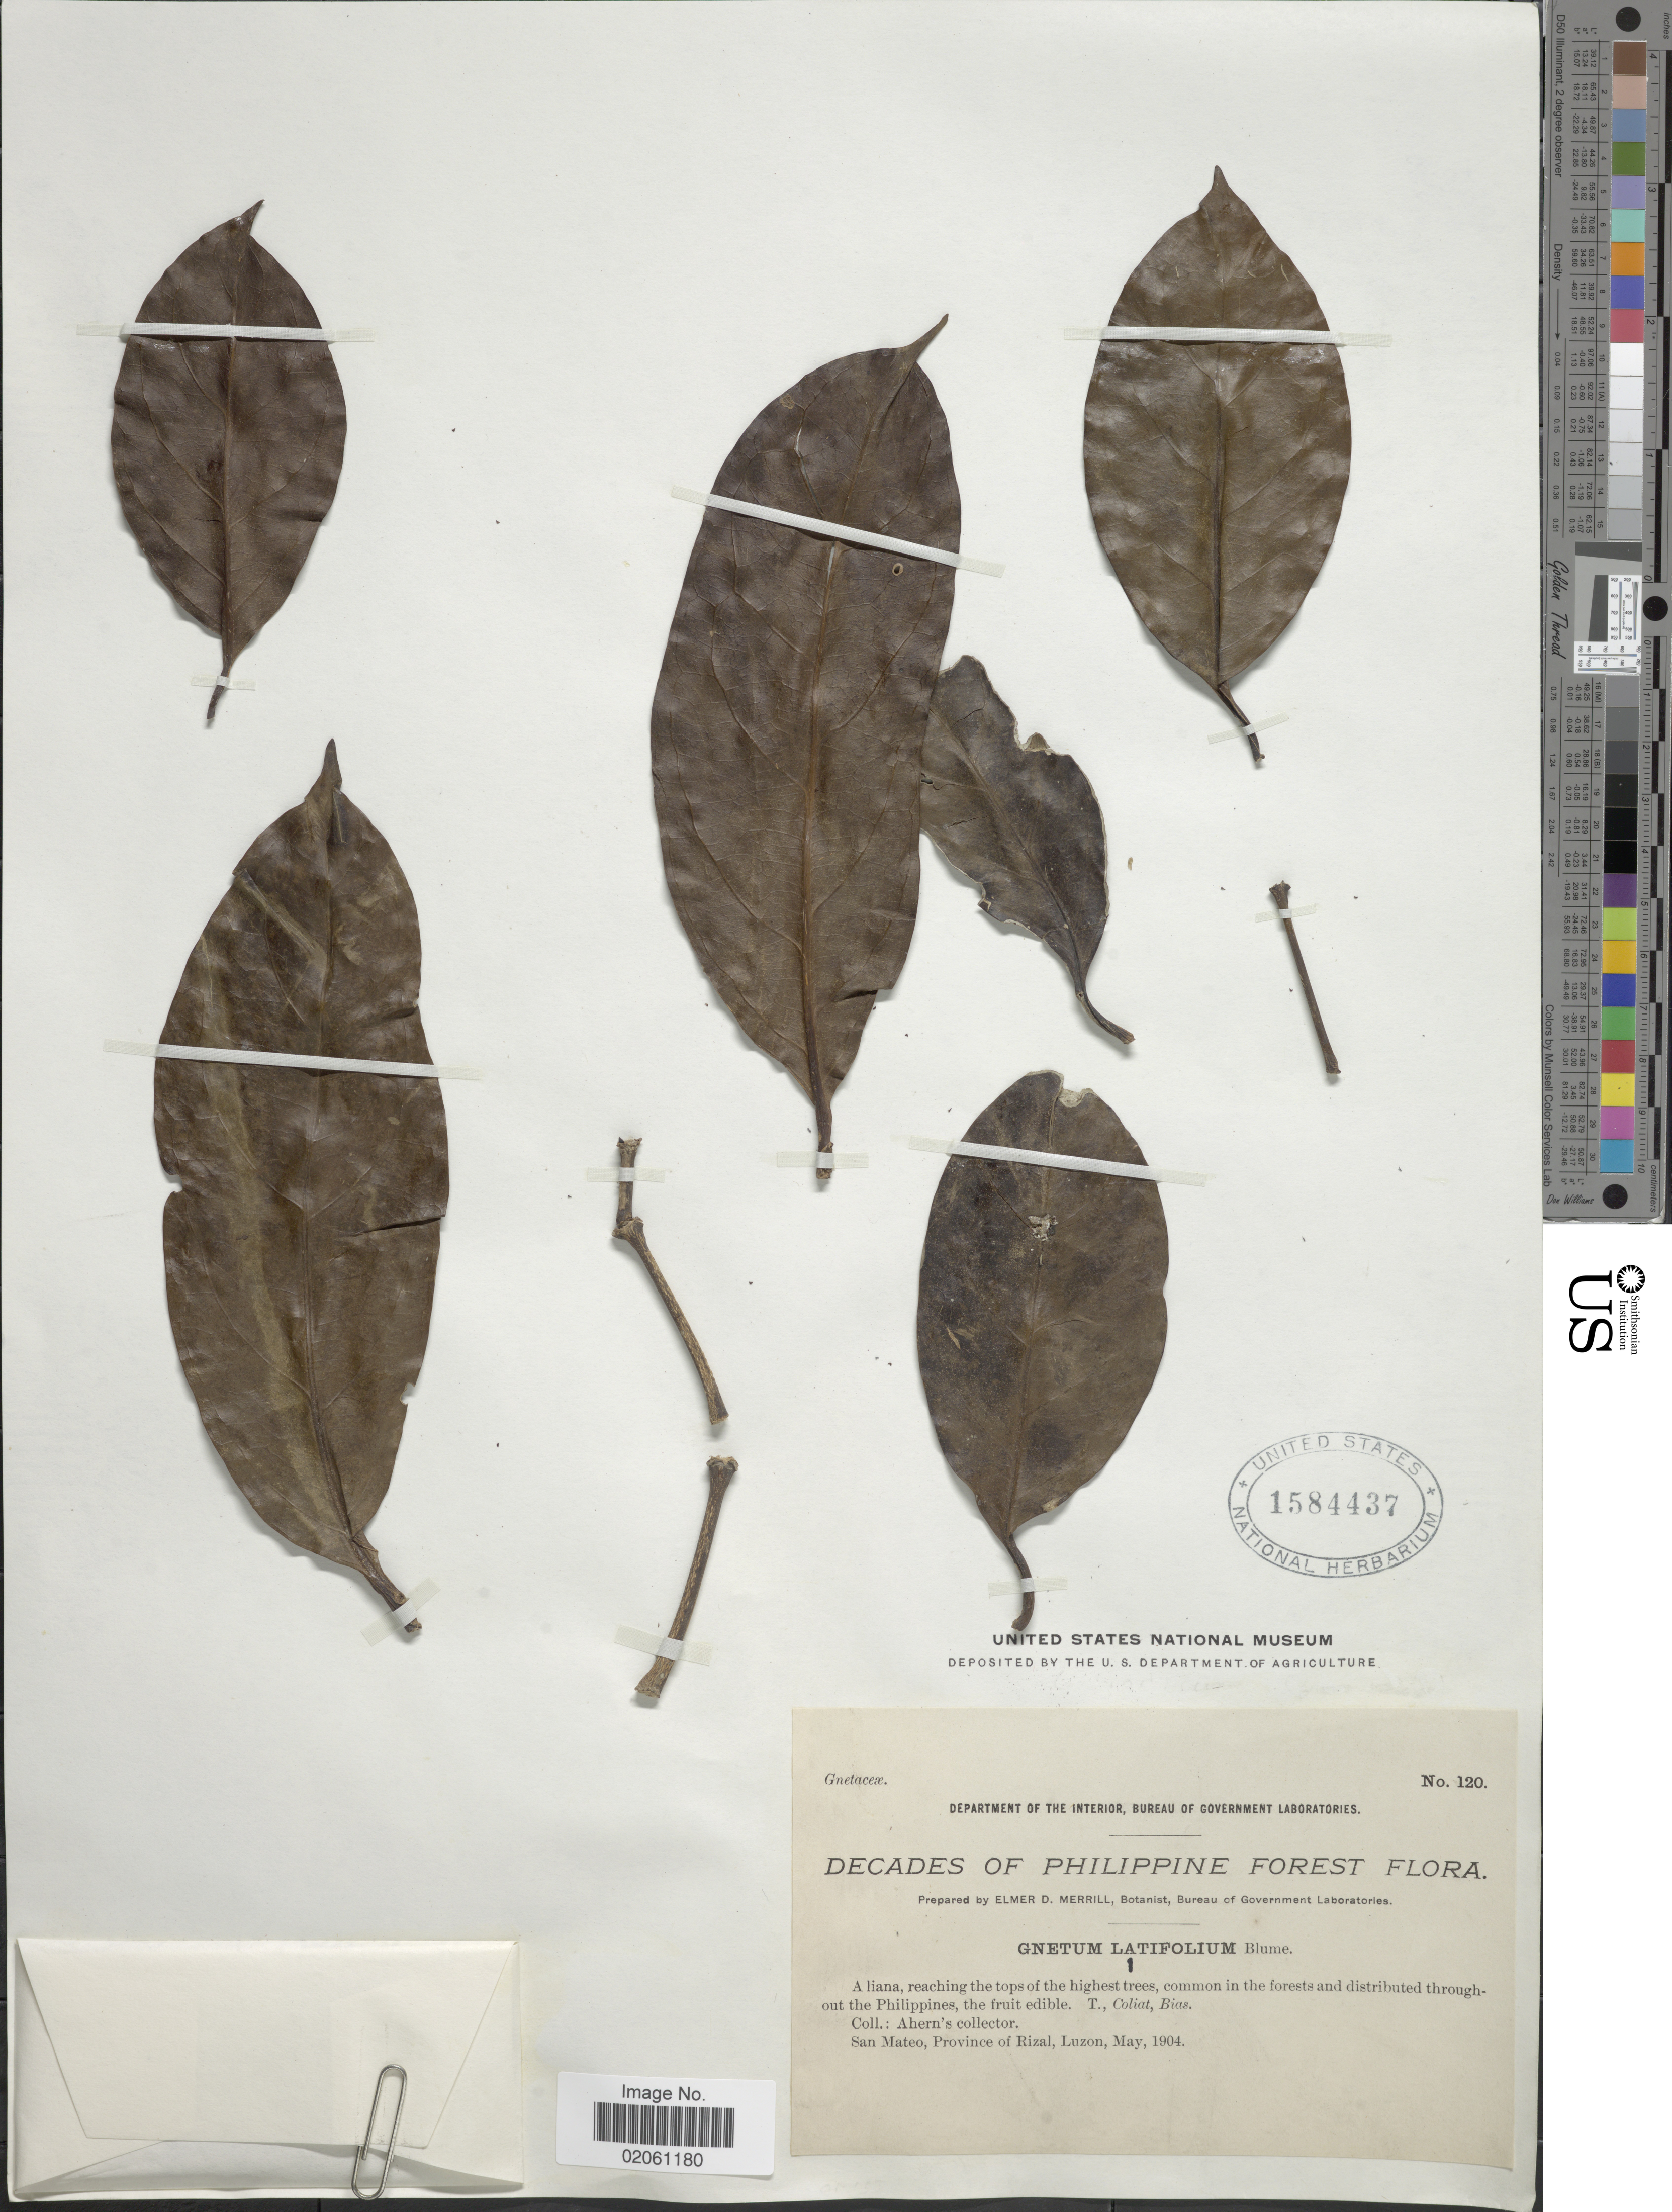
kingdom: Plantae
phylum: Tracheophyta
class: Gnetopsida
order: Gnetales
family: Gnetaceae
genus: Gnetum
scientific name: Gnetum indicum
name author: (Lour.) Merr.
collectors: Ahern's collector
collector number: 120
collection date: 1904-05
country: Philippines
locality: Philippine Forest. San Mateo, Province of Rizal, Luzon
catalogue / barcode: US 1584437